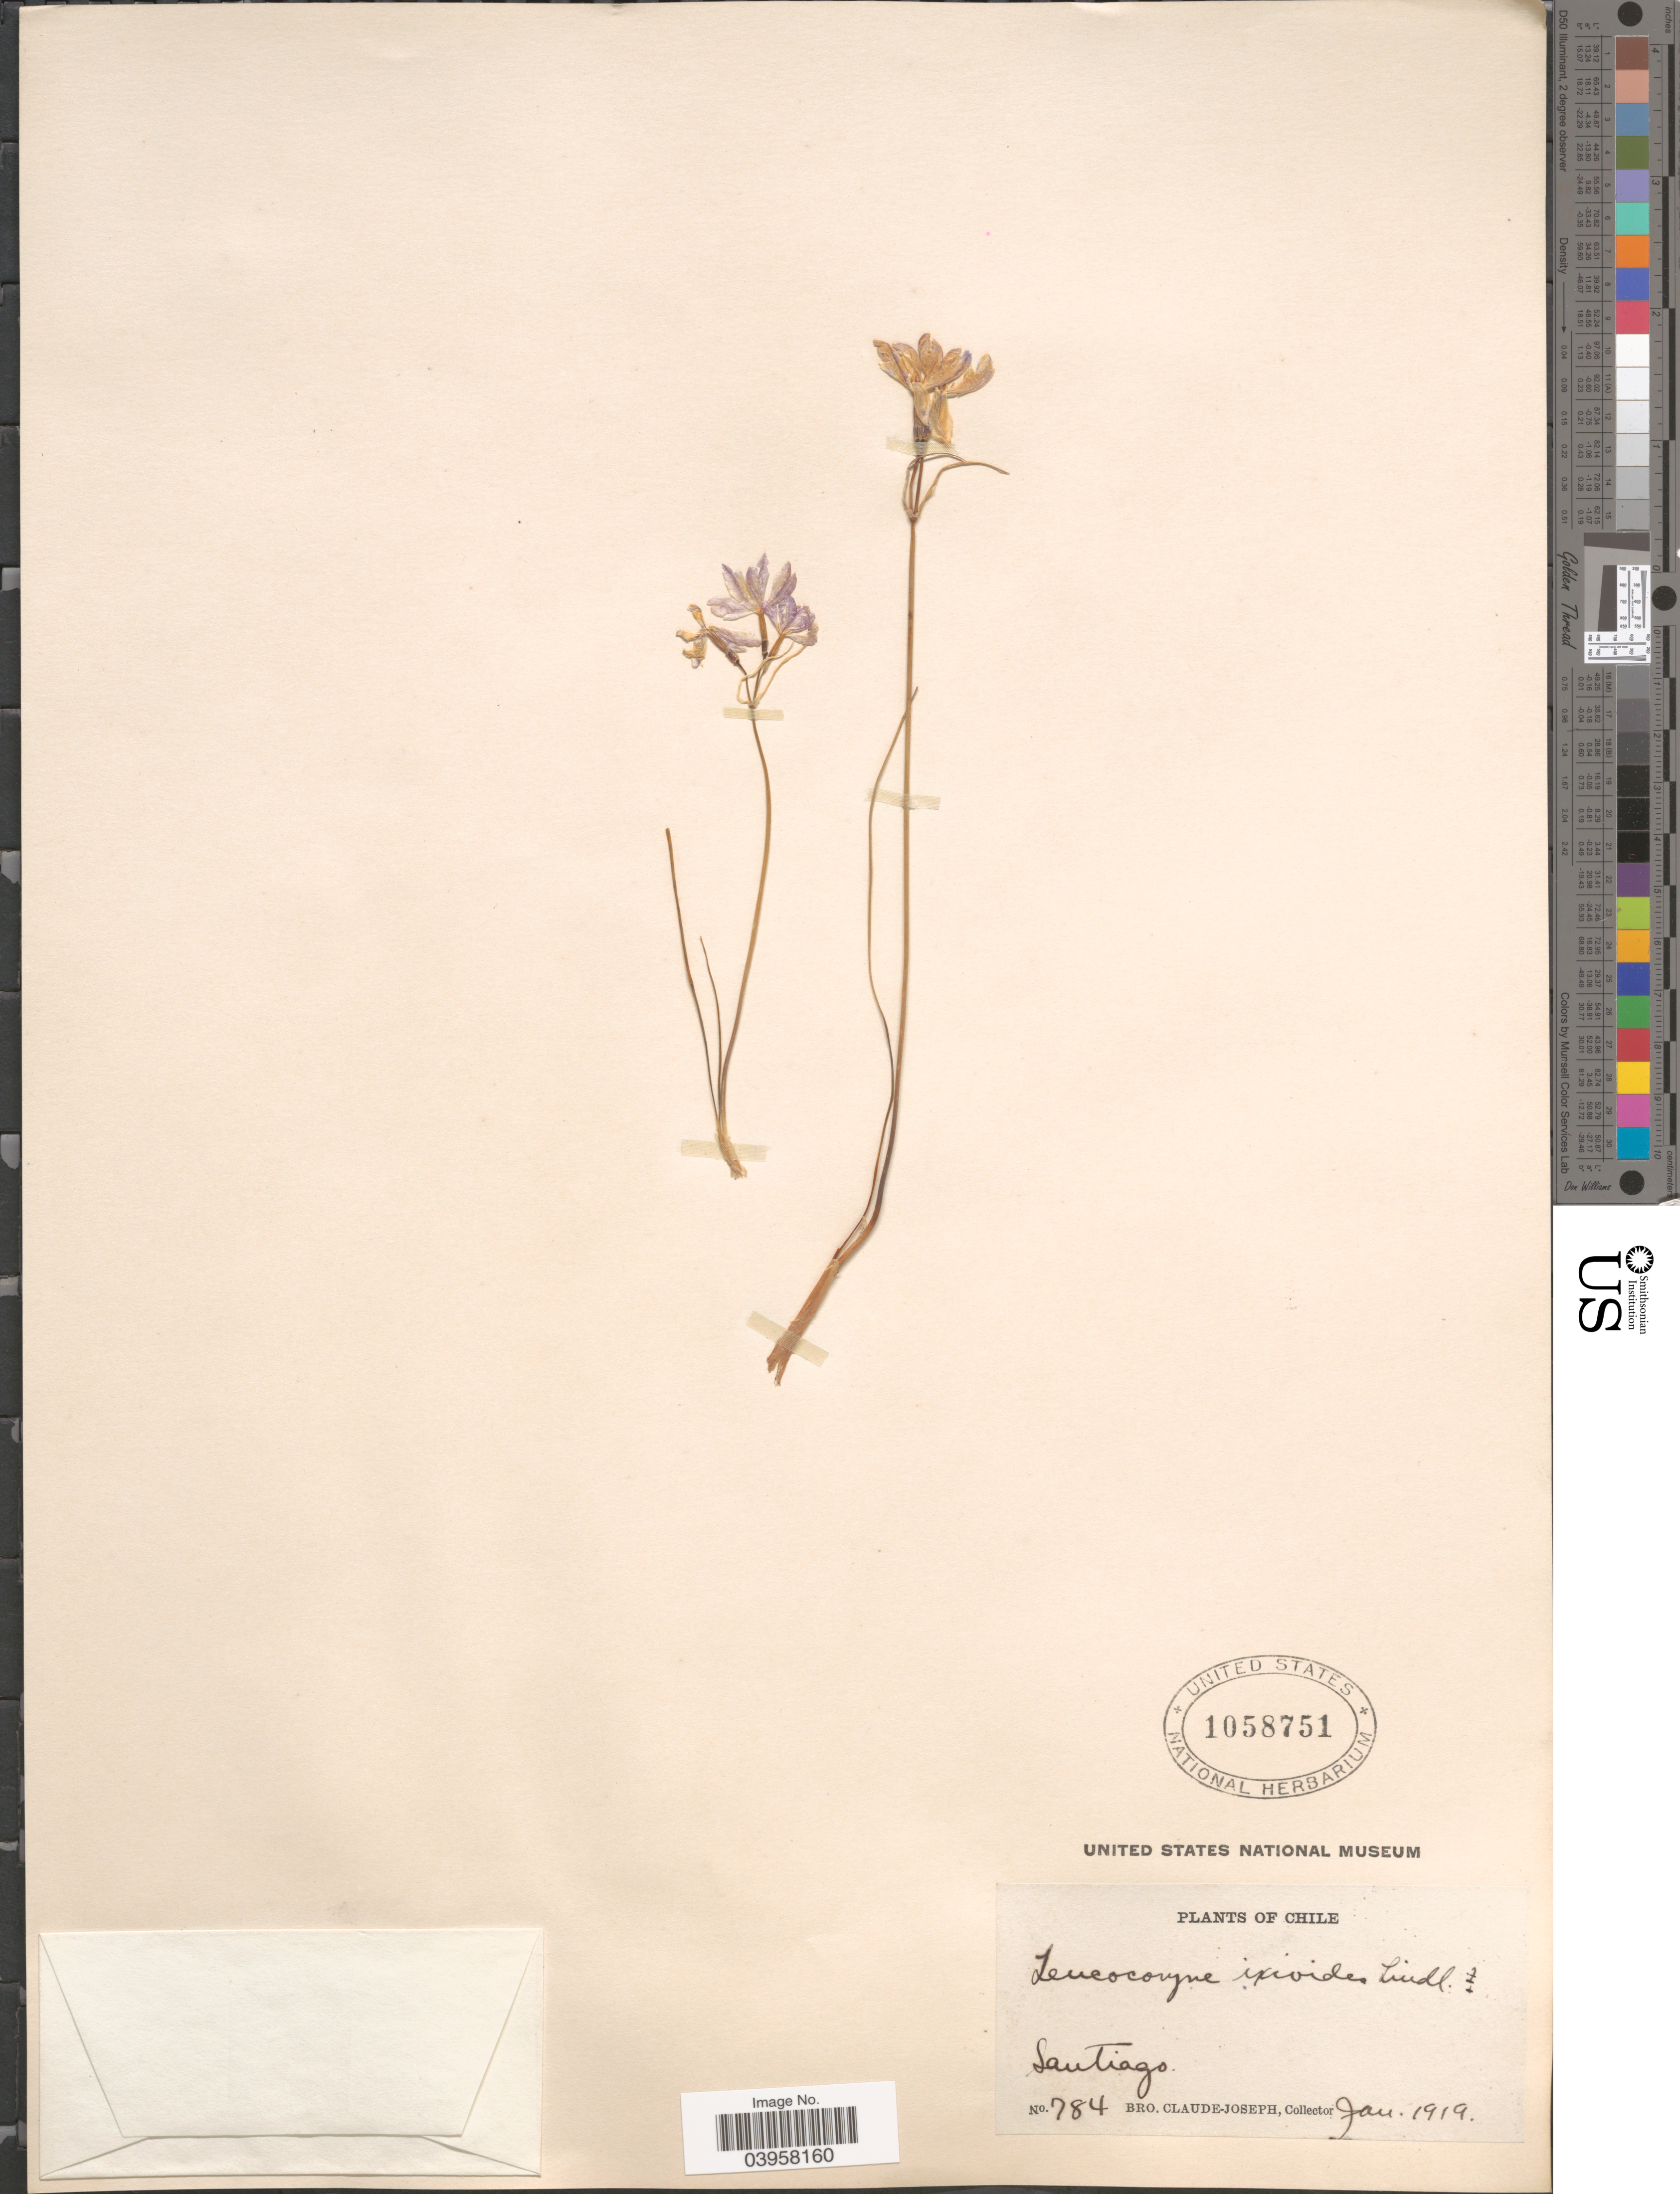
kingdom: Plantae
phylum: Tracheophyta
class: Liliopsida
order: Asparagales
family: Amaryllidaceae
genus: Leucocoryne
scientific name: Leucocoryne ixioides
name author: Lindl.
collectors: Bro. Claude-Joseph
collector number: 784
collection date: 1919-01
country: Chile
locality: Santiago.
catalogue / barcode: US 1058751